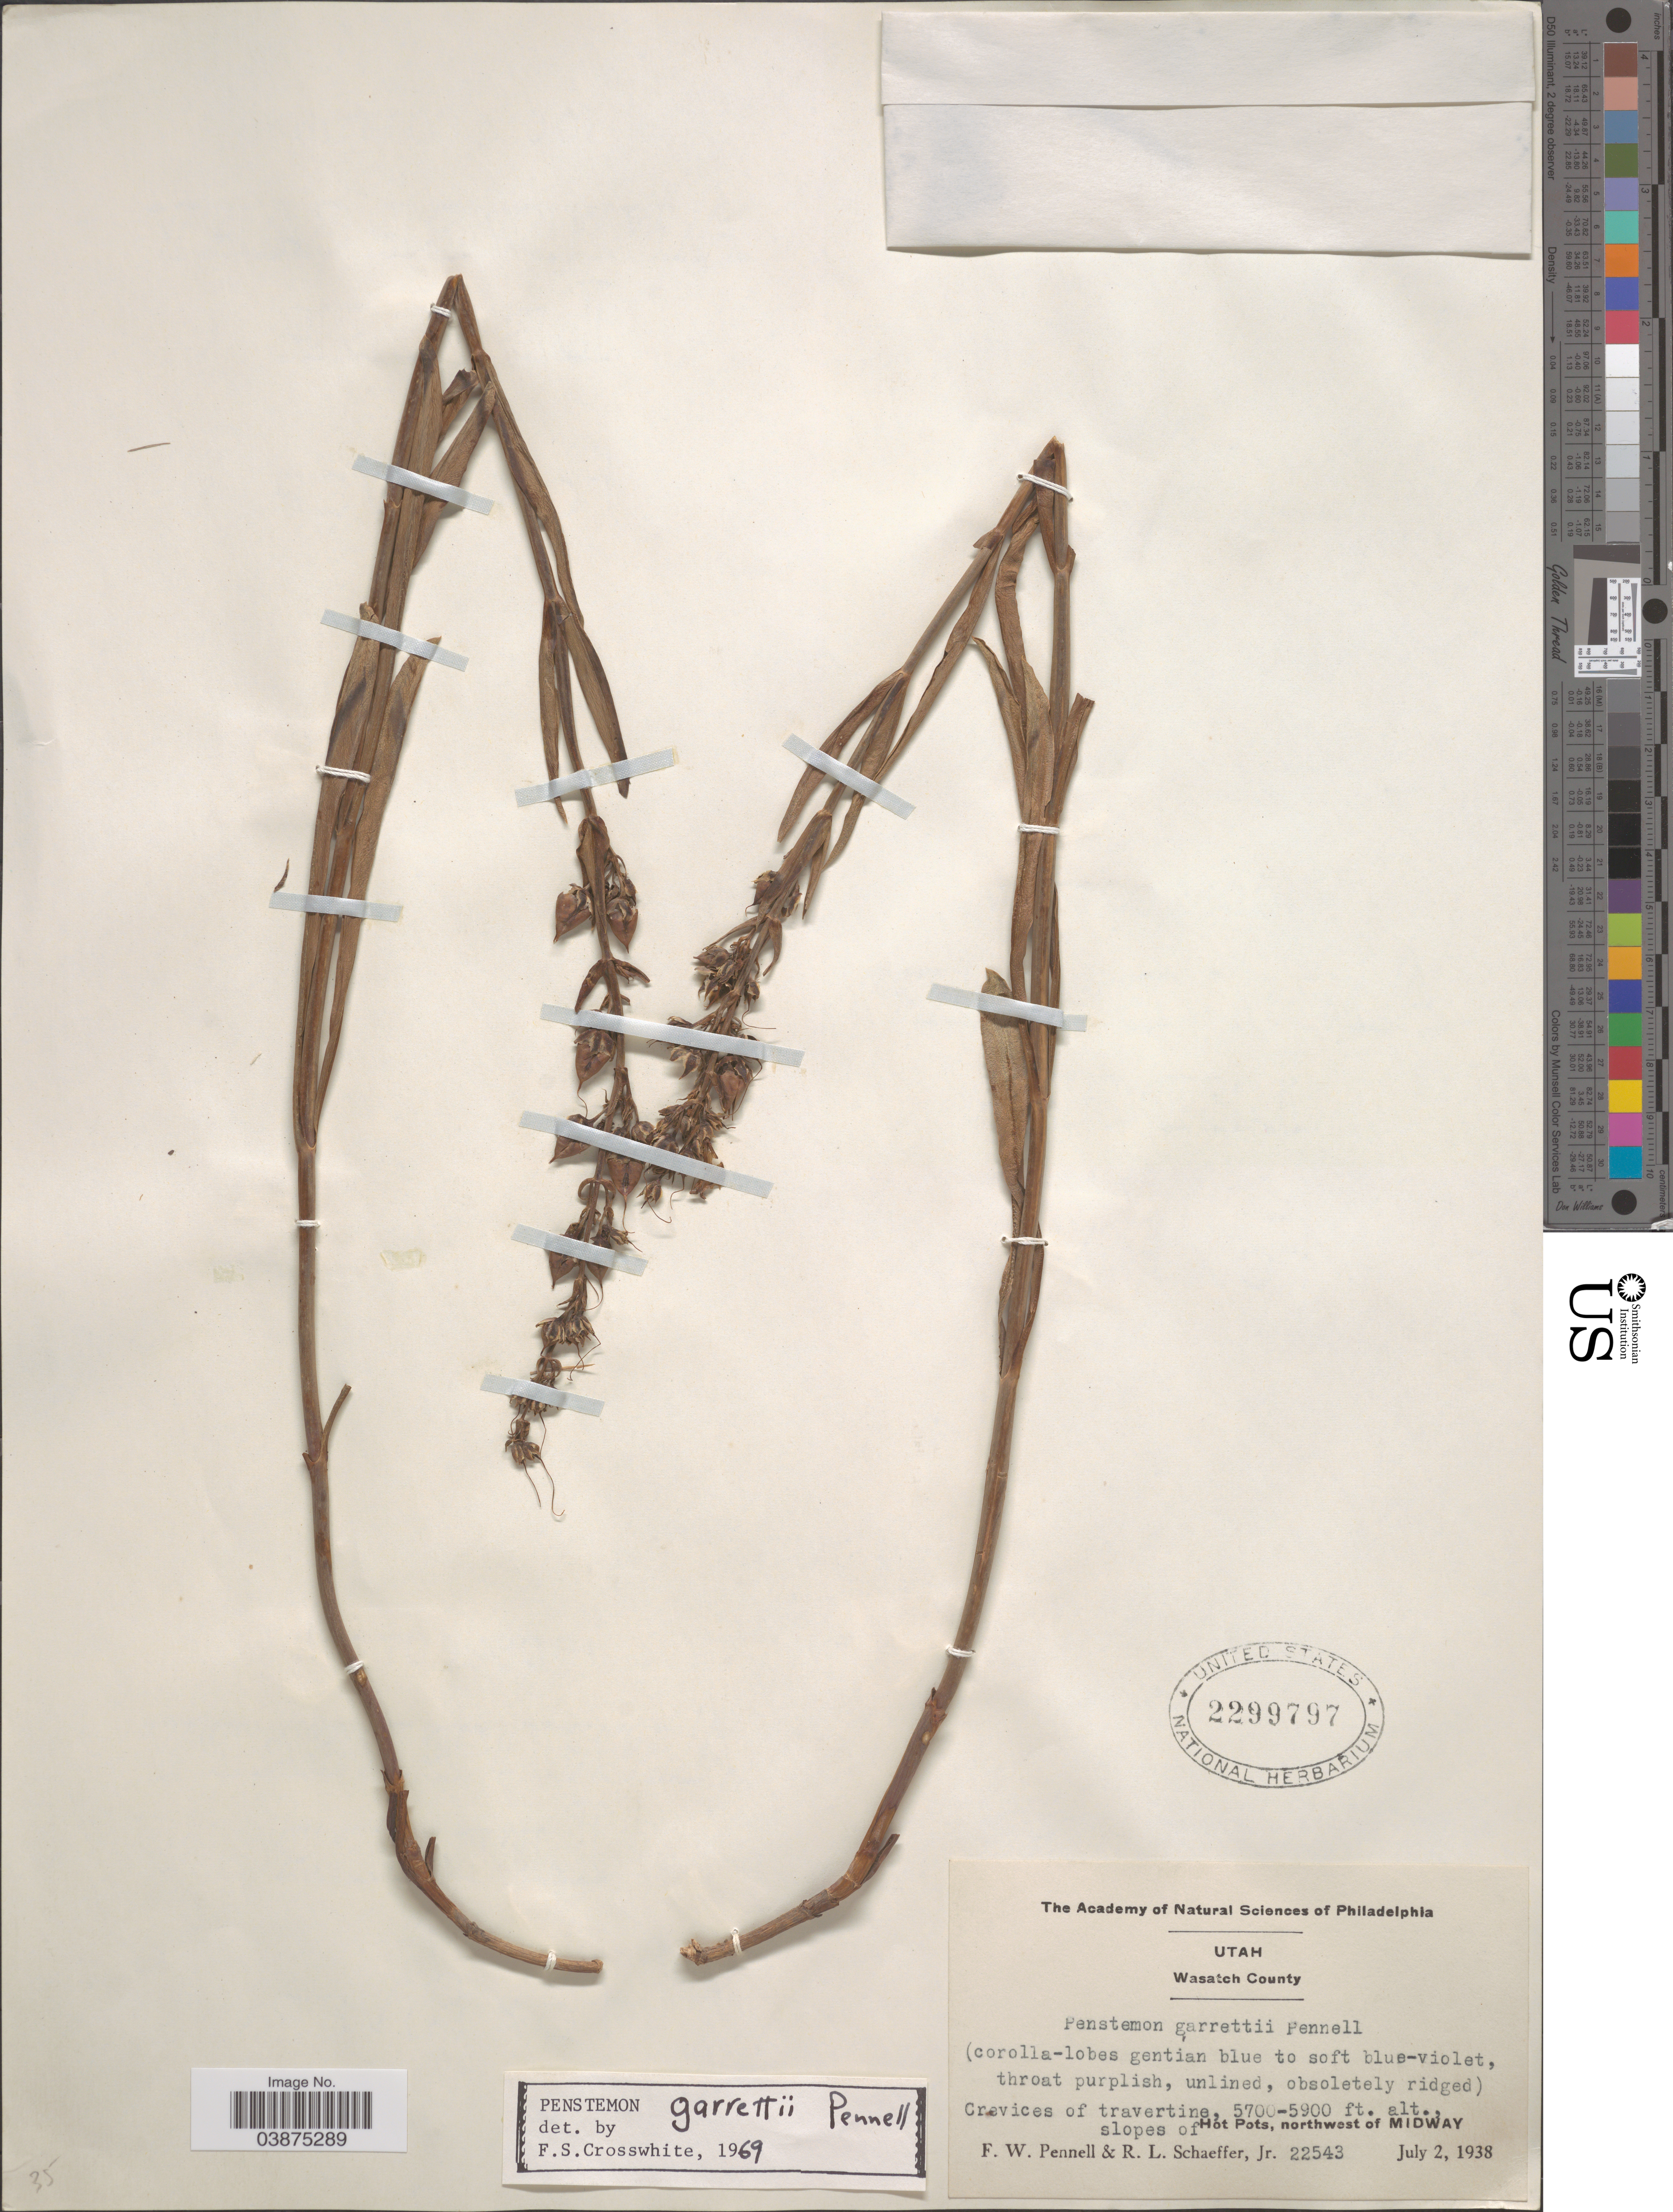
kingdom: Plantae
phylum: Tracheophyta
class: Magnoliopsida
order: Lamiales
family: Plantaginaceae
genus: Penstemon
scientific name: Penstemon garrettii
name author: Pennell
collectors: F. W. Pennell & R. L. Schaeffer Jr.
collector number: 22543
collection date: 1938-07-02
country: United States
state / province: Utah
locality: Wasatch County. Crevices of travertine, slopes of Hot Pots, northwest of Midway.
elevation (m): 1737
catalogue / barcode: US 2299797